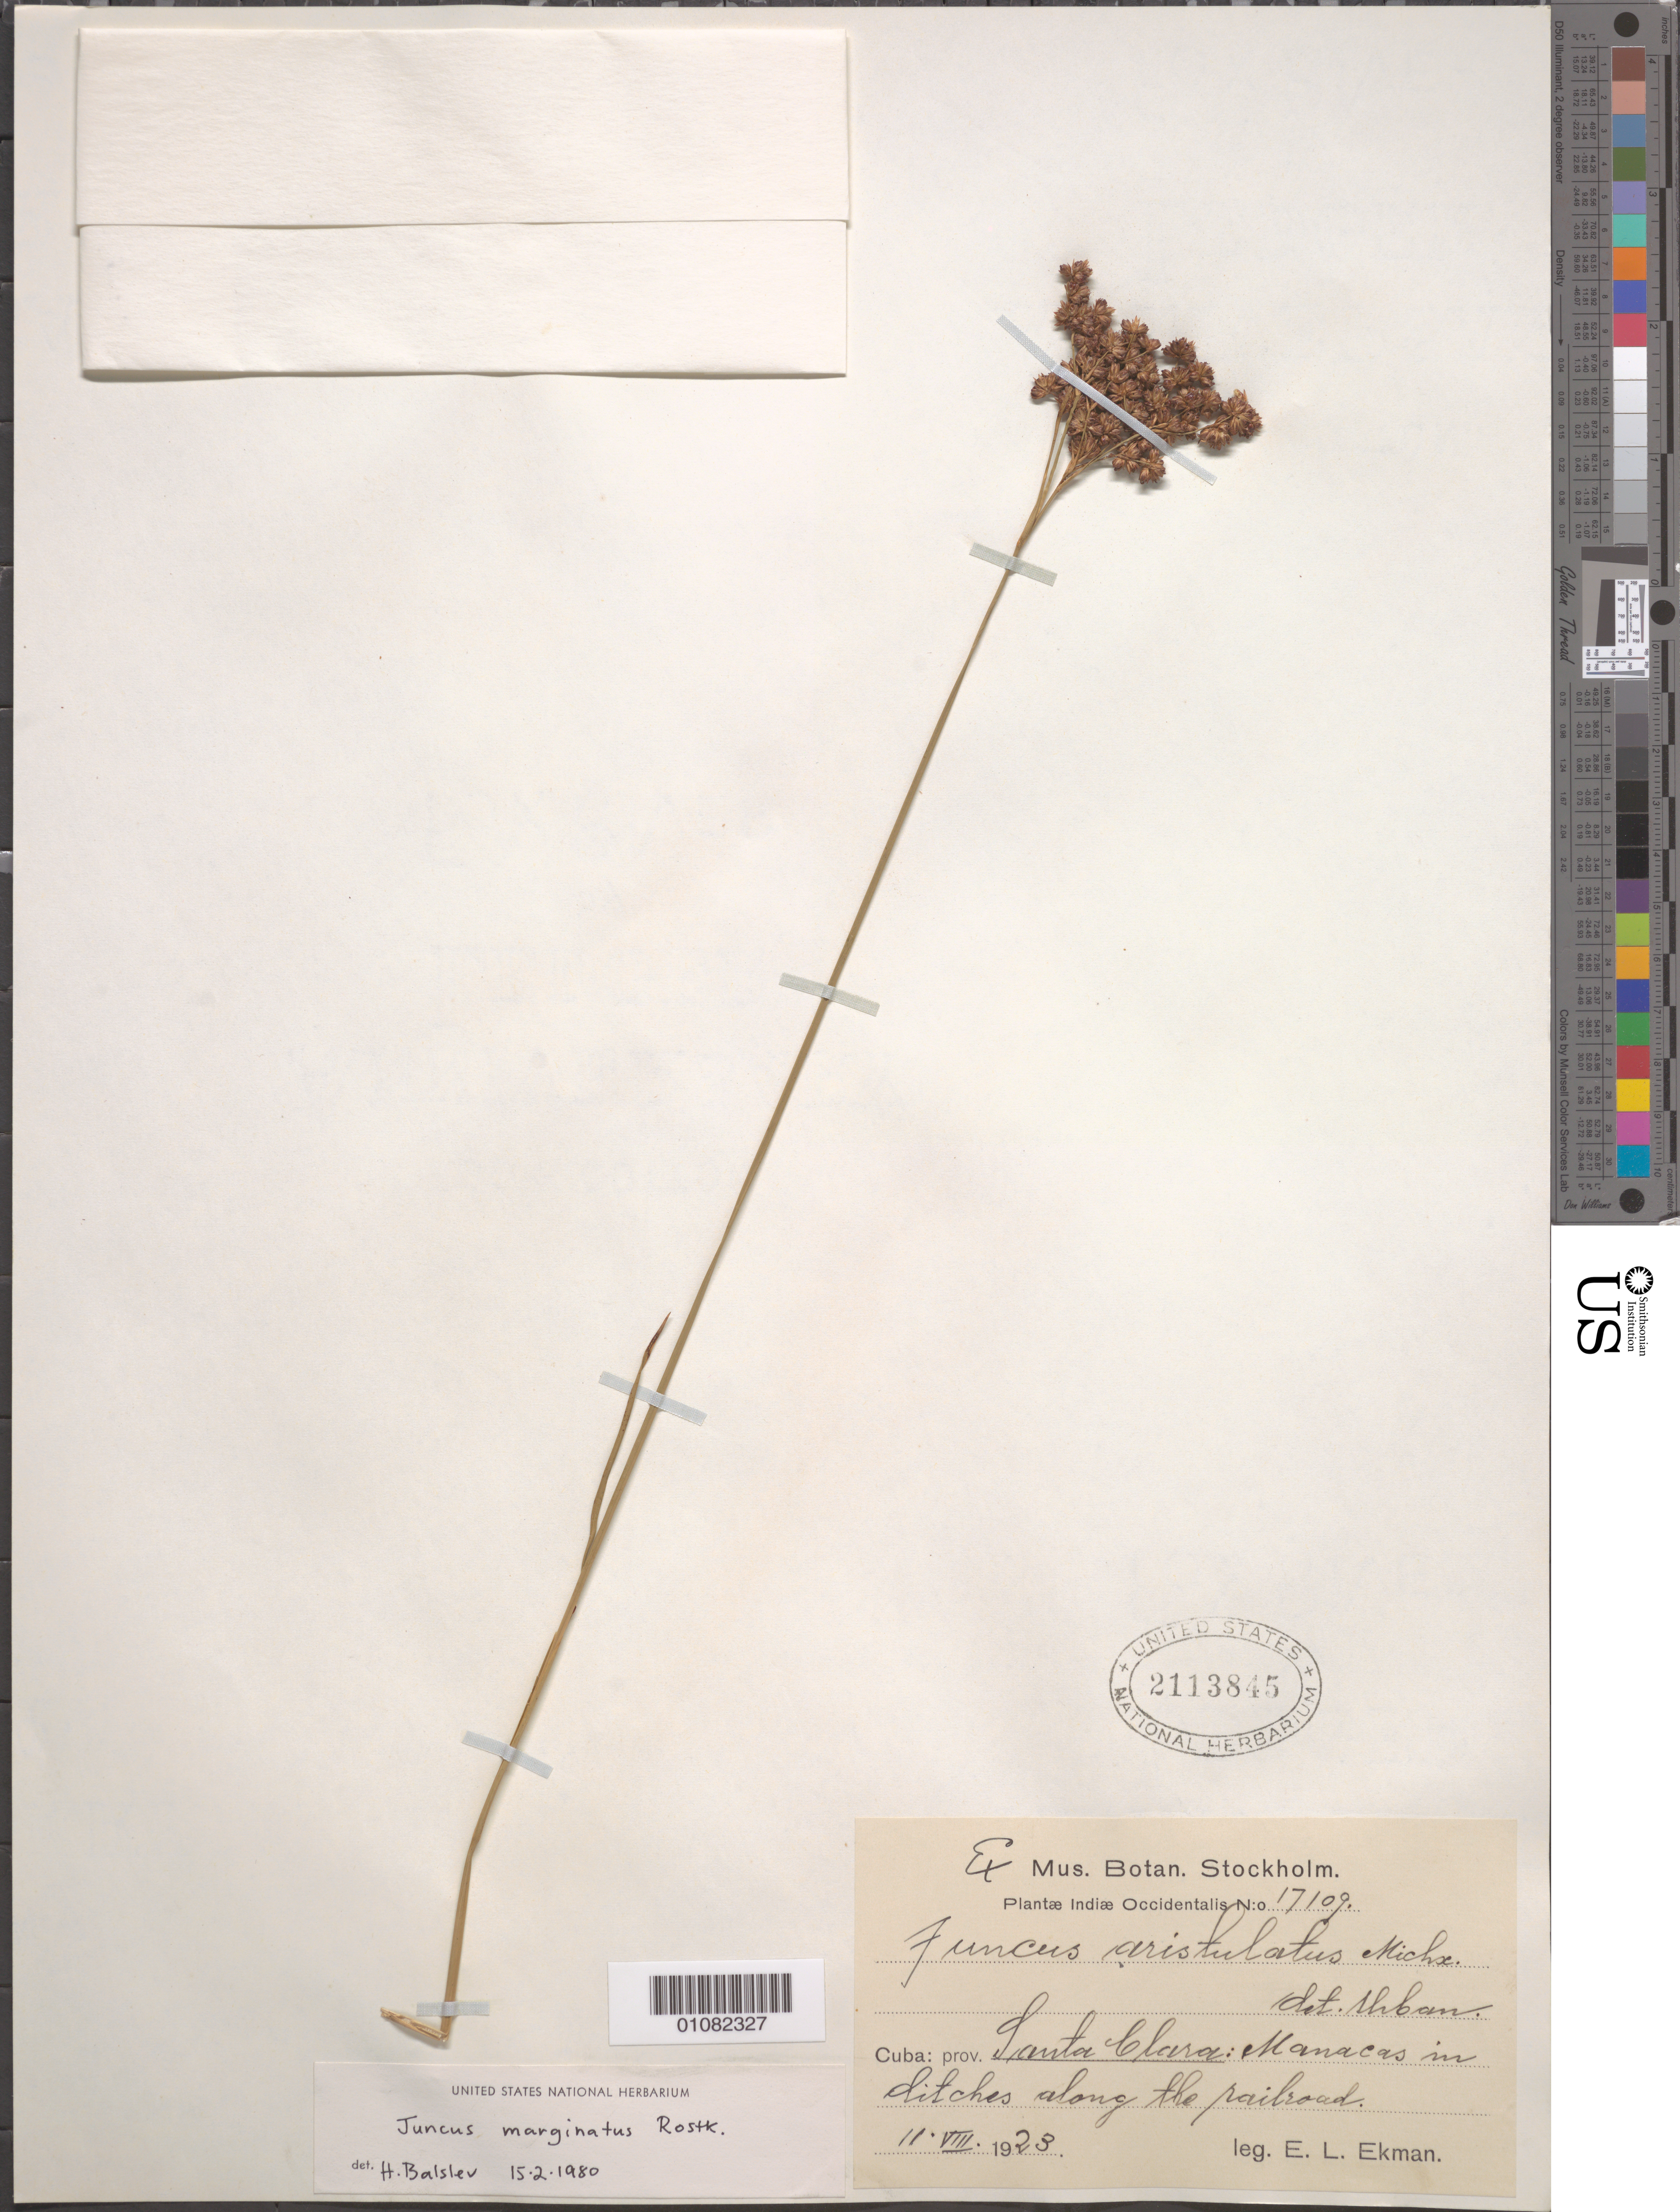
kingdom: Plantae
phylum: Tracheophyta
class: Liliopsida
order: Poales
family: Juncaceae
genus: Juncus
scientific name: Juncus marginatus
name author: Rostk.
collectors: E. L. Ekman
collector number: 17109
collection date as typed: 11 Aug 1923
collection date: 1923-08-11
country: Cuba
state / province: Villa Clara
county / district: Santa Clara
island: Cuba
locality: Manacas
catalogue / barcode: US 2113845